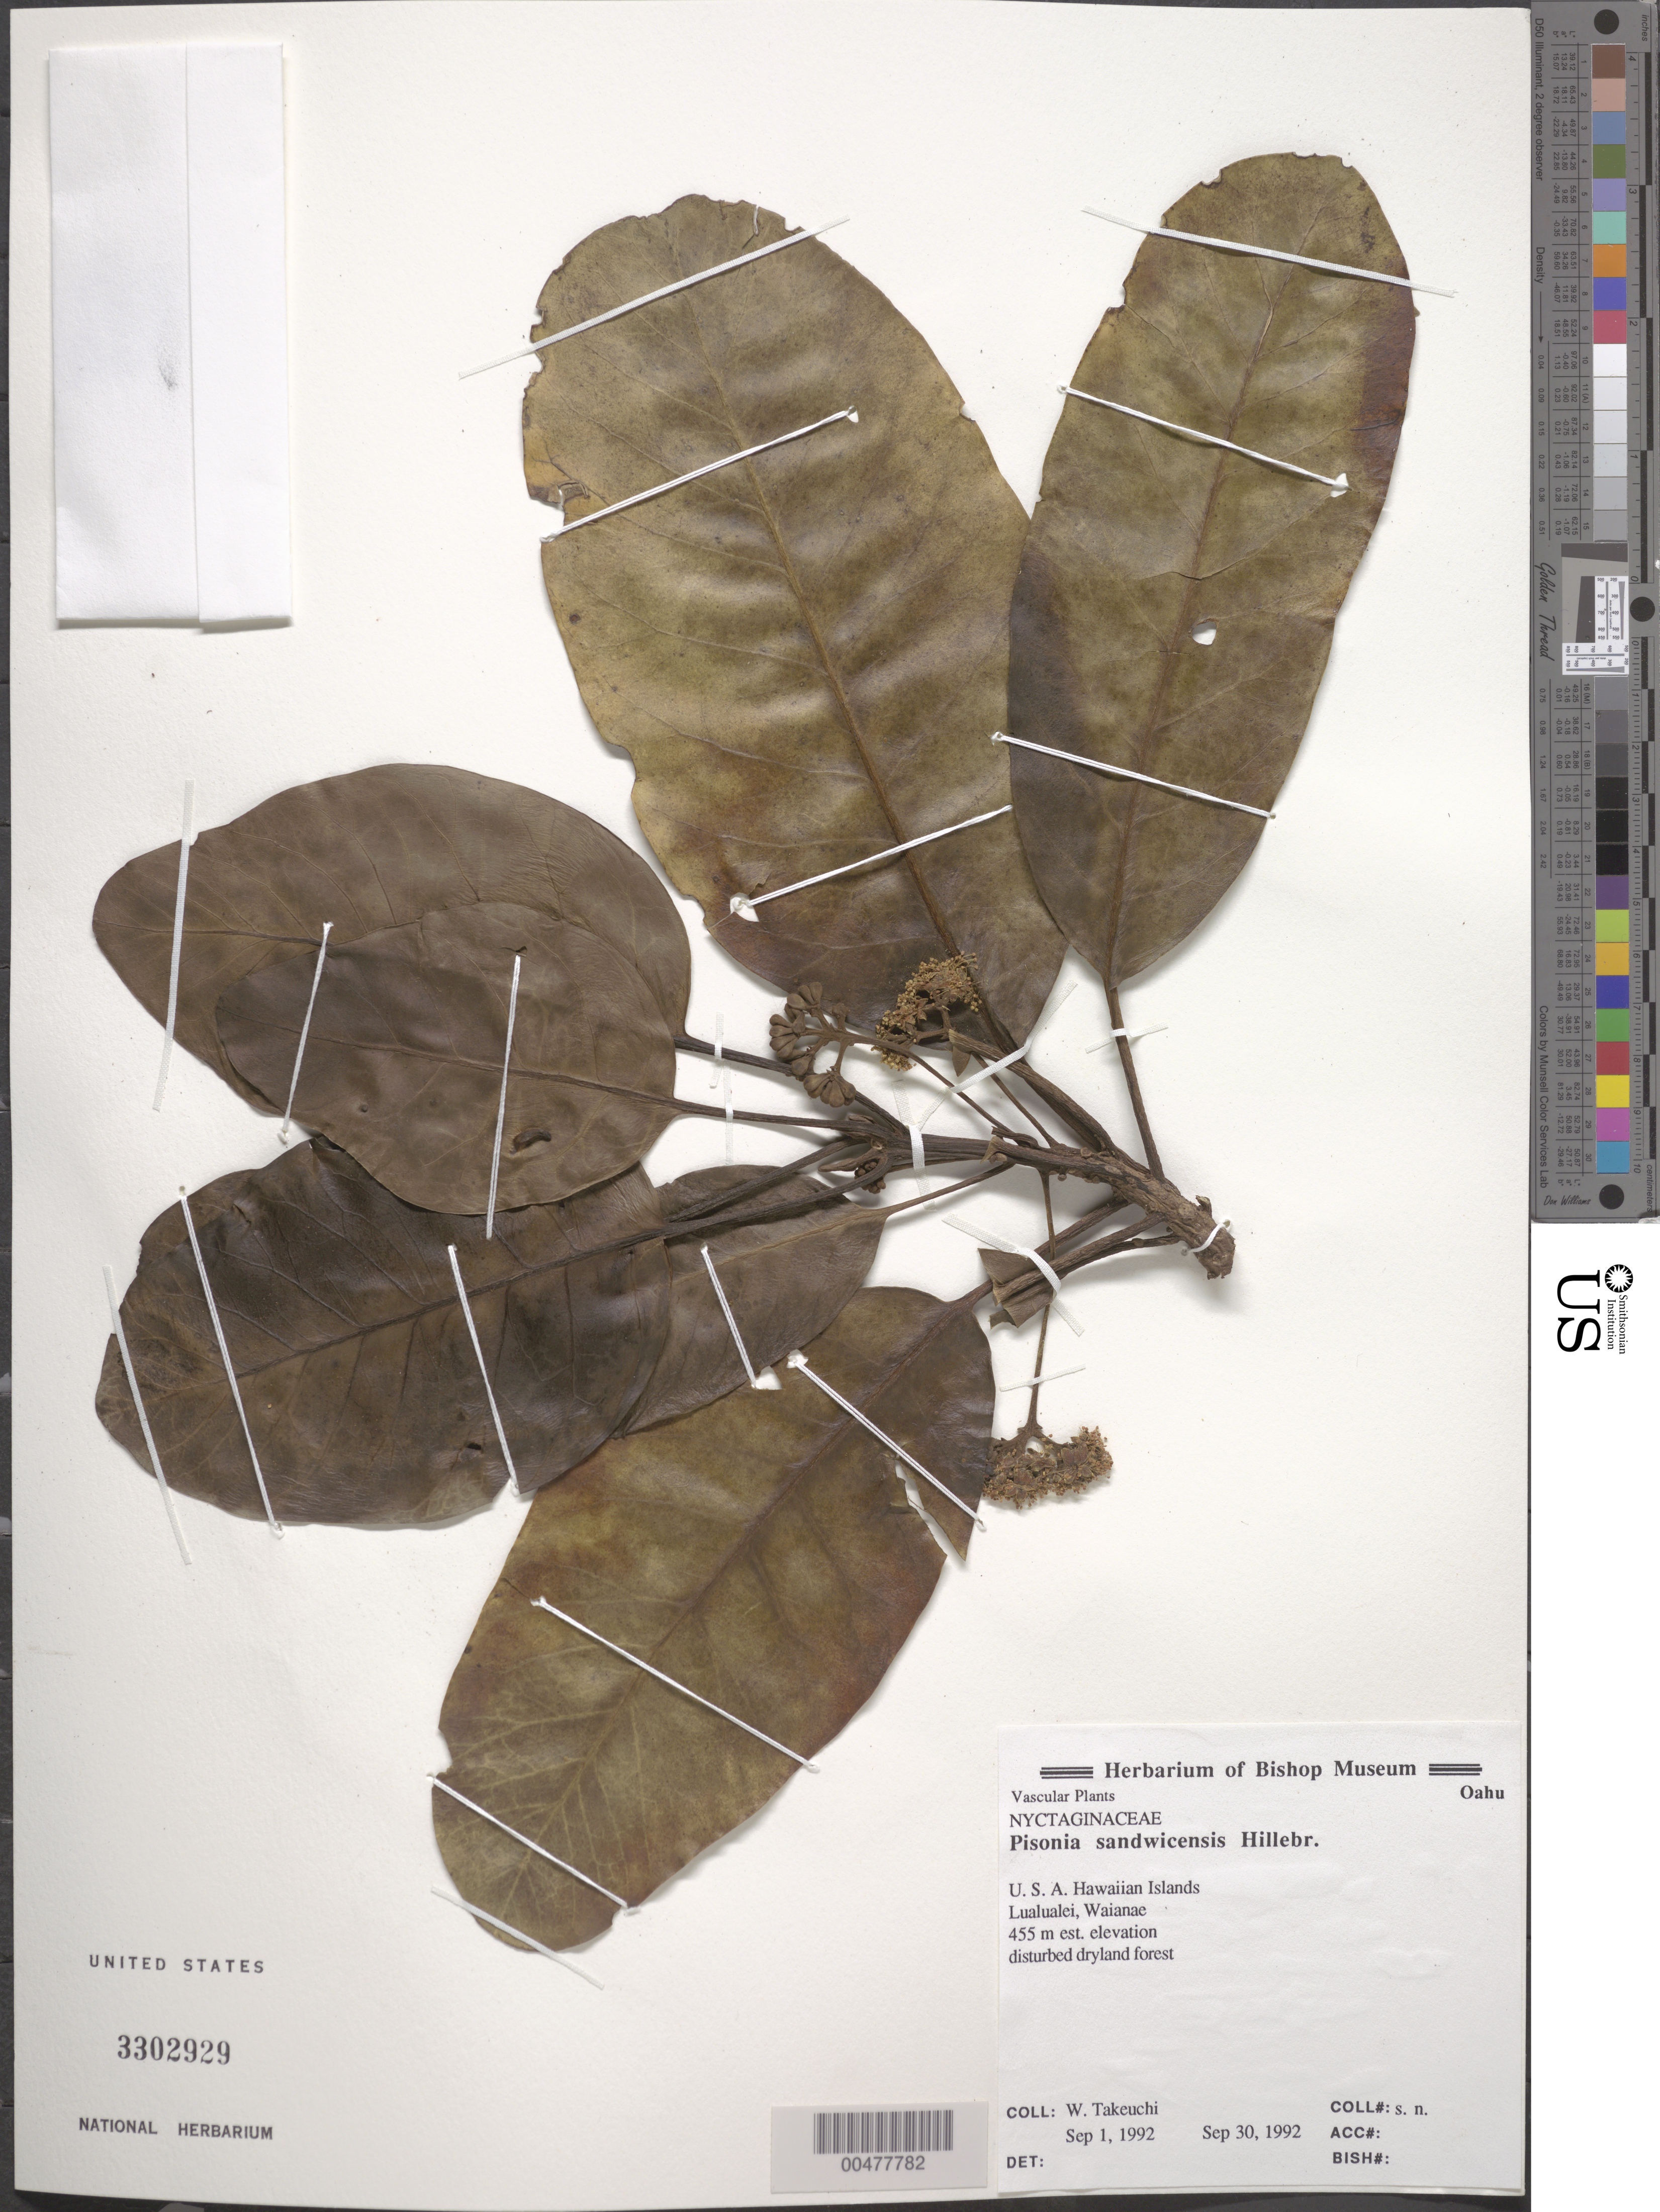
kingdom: Plantae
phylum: Tracheophyta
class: Magnoliopsida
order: Caryophyllales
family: Nyctaginaceae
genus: Rockia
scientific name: Rockia sandwicensis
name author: (Hillebr.) Heimerl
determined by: Wagner, W. L., (BOT), Smithsonian Institution - National Museum of Natural History (UNITED STATES)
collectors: W. N. Takeuchi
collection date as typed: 1 Sep 1992 to 30 Sep 1992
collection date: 1992-09-01/1992-09-30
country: United States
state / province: Hawaii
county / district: Honolulu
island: Oahu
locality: Lualualei, Waianae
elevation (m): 455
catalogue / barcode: US 3302929